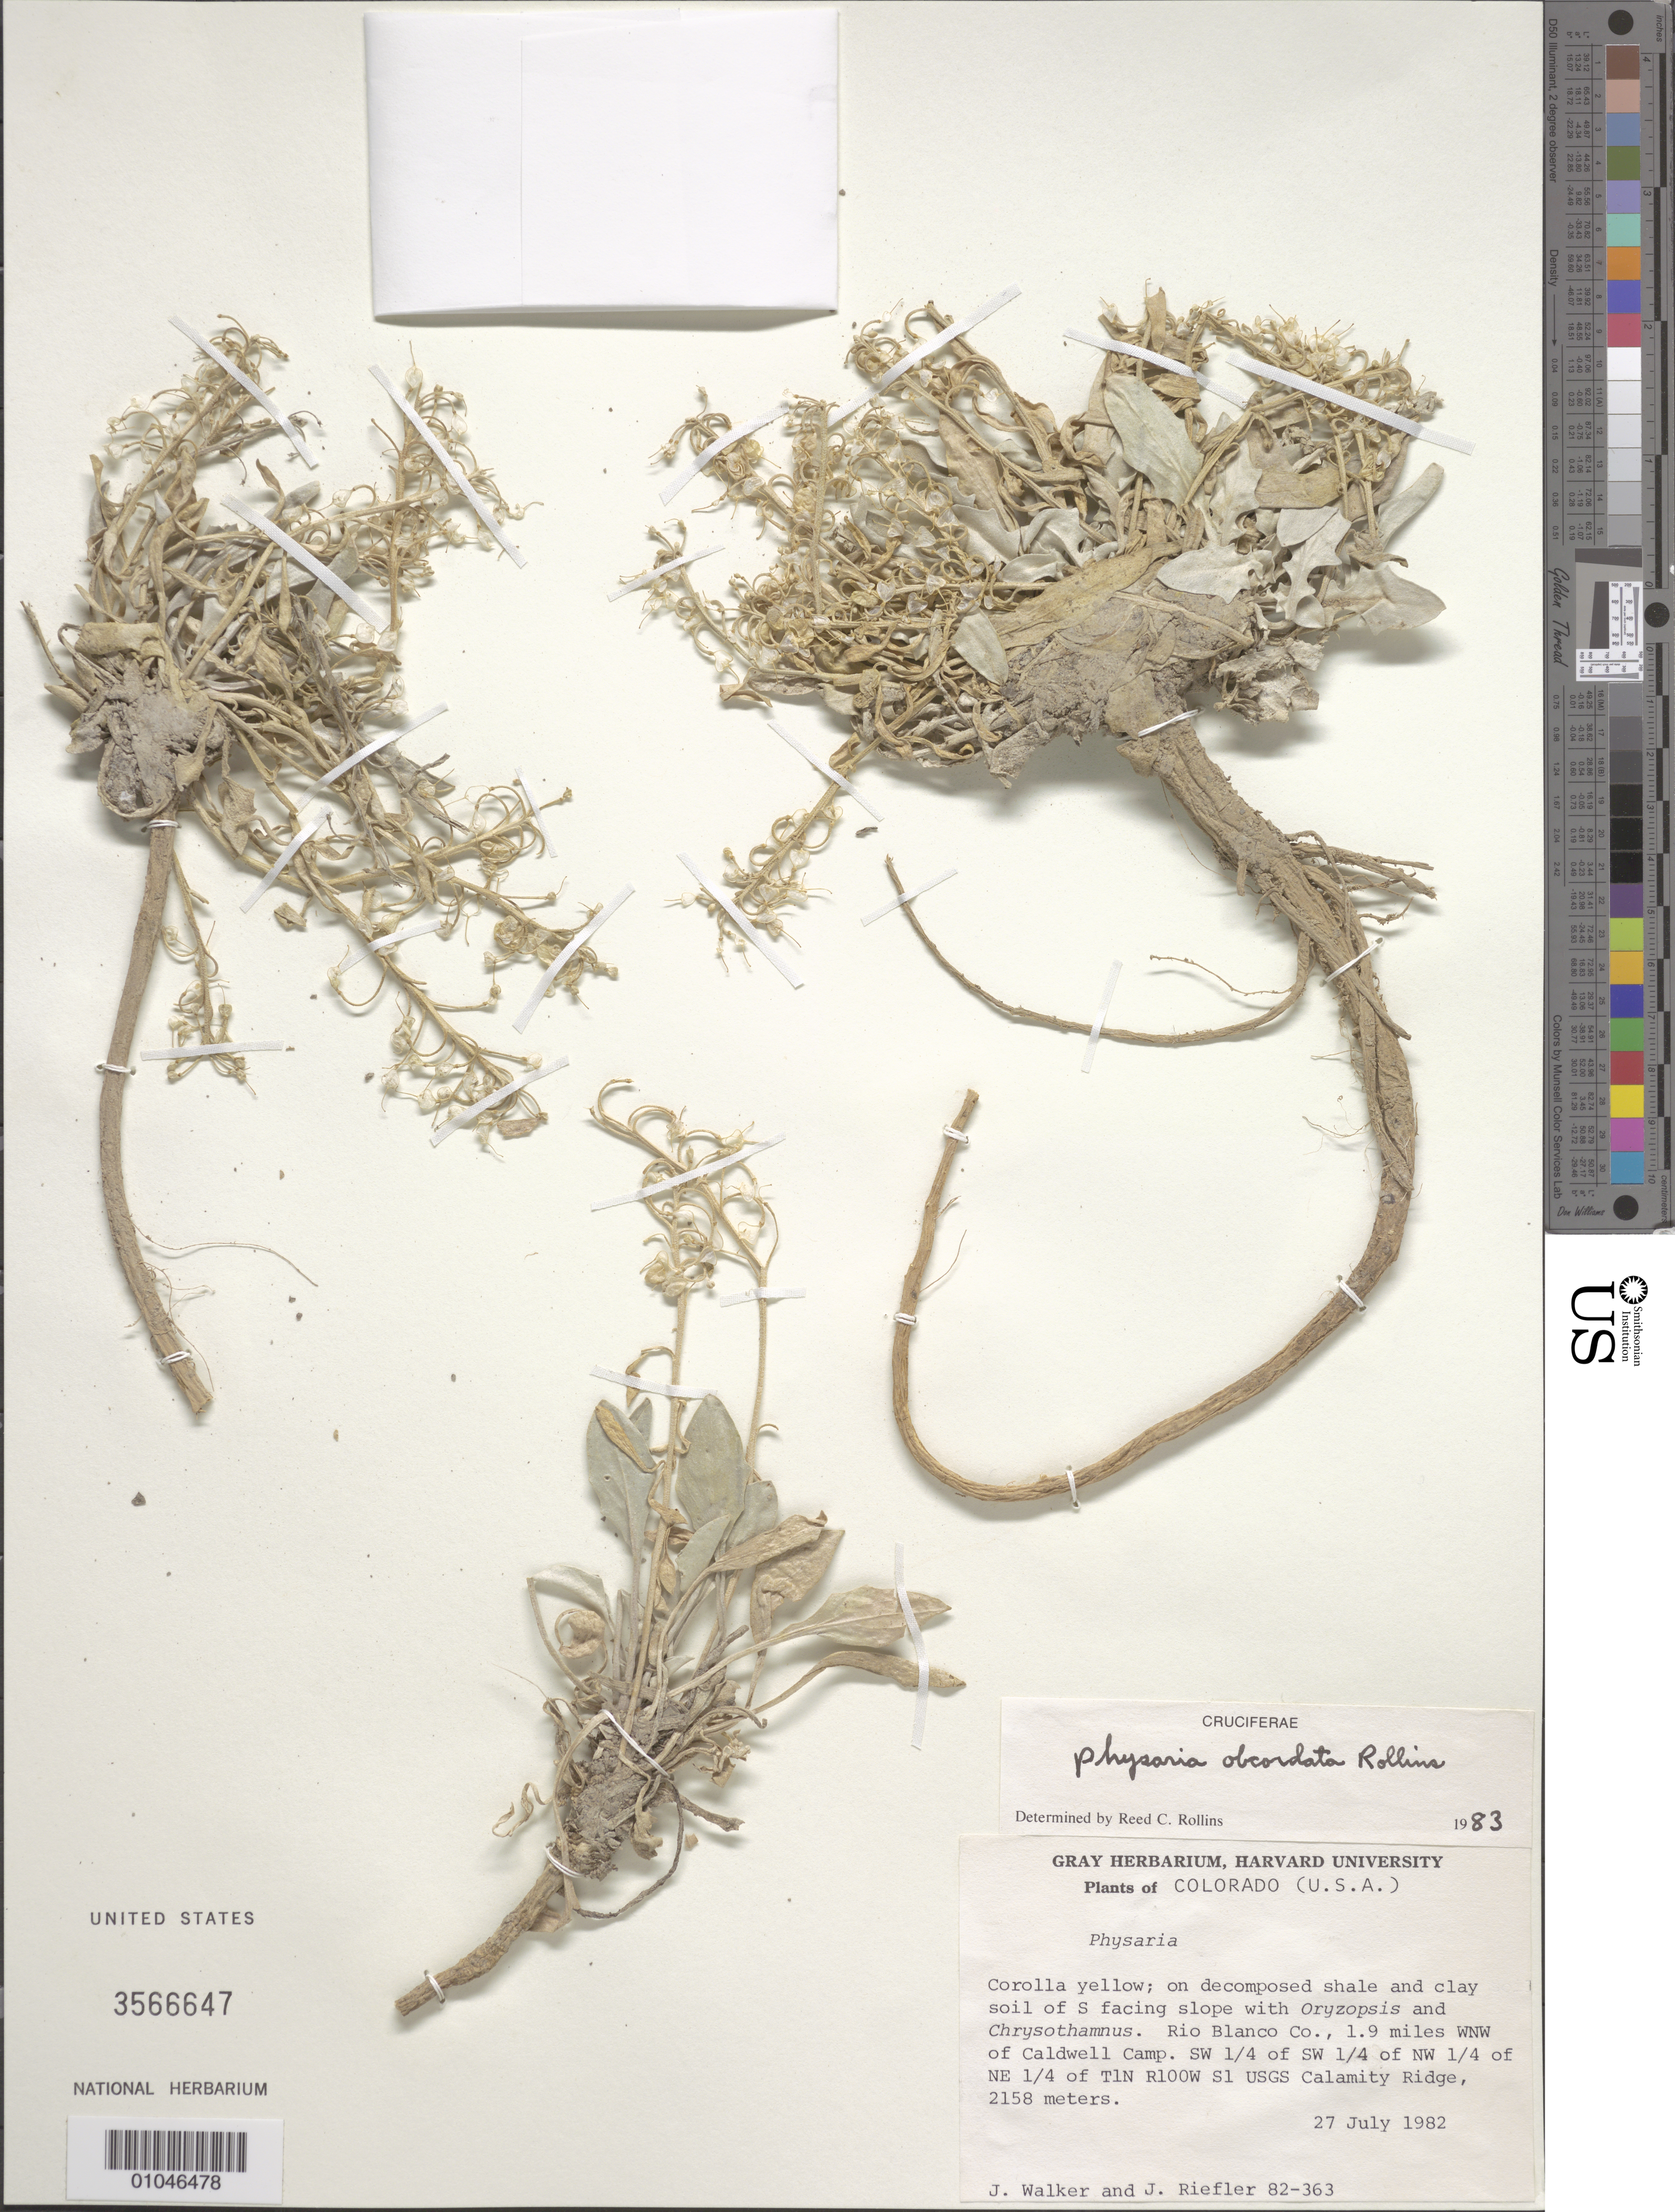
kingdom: Plantae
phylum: Tracheophyta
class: Magnoliopsida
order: Brassicales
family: Brassicaceae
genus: Physaria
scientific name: Physaria obcordata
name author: Rollins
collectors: J. Walker & J. Riefler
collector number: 82-363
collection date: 1982-07-27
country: United States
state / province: Colorado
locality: Rio Blanco County, 1.9 mi WNW Caldwell Camp, T1N R100W S1 USGS Calamity Ridge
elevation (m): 2158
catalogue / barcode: US 3566647